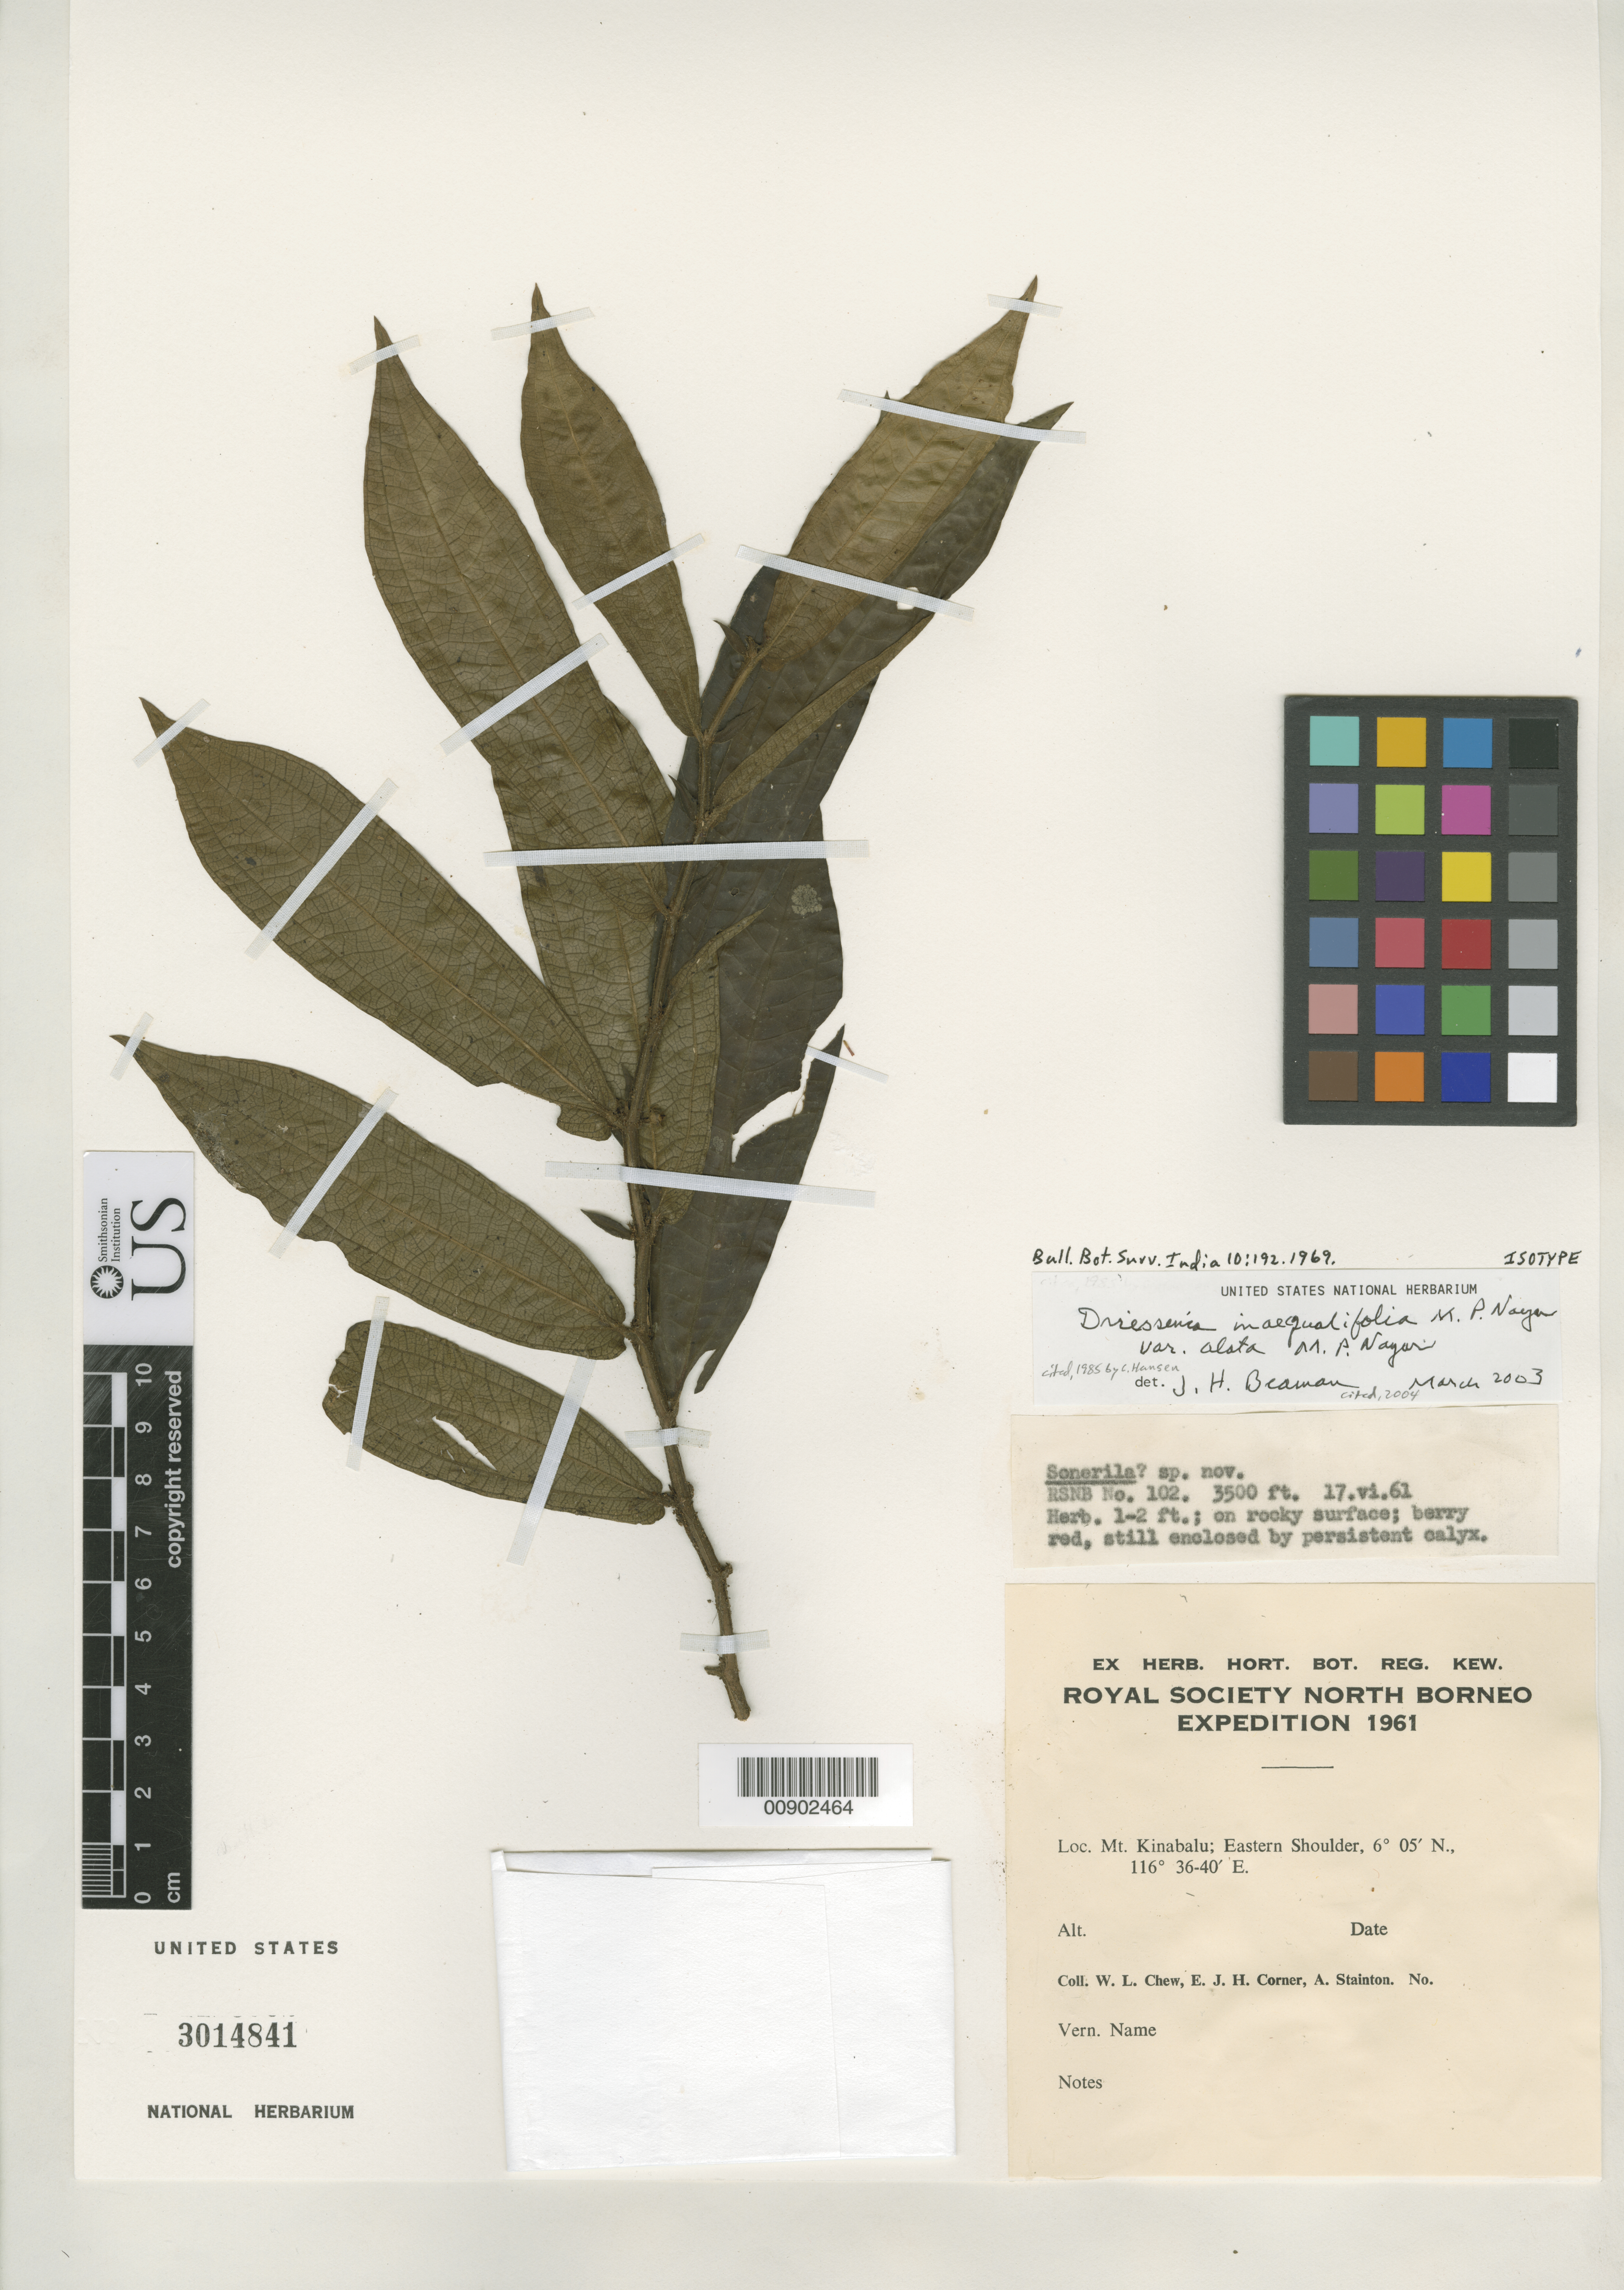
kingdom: Plantae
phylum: Tracheophyta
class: Magnoliopsida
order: Myrtales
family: Melastomataceae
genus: Driessenia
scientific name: Driessenia inaequalifolia var. alata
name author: M.P. Nayar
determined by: Beaman, J. H., Curator (MSC), Michigan State University (UNITED STATES)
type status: Isotype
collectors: W. Chew, E. Corner & A. Stainton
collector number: RSNB 102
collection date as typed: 17 Jun 1961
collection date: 1961-06-17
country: Malaysia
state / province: Sabah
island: Borneo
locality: North Borneo, Mt. Kinabalu; Eastern Shoulder.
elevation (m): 1067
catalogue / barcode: US 3014841